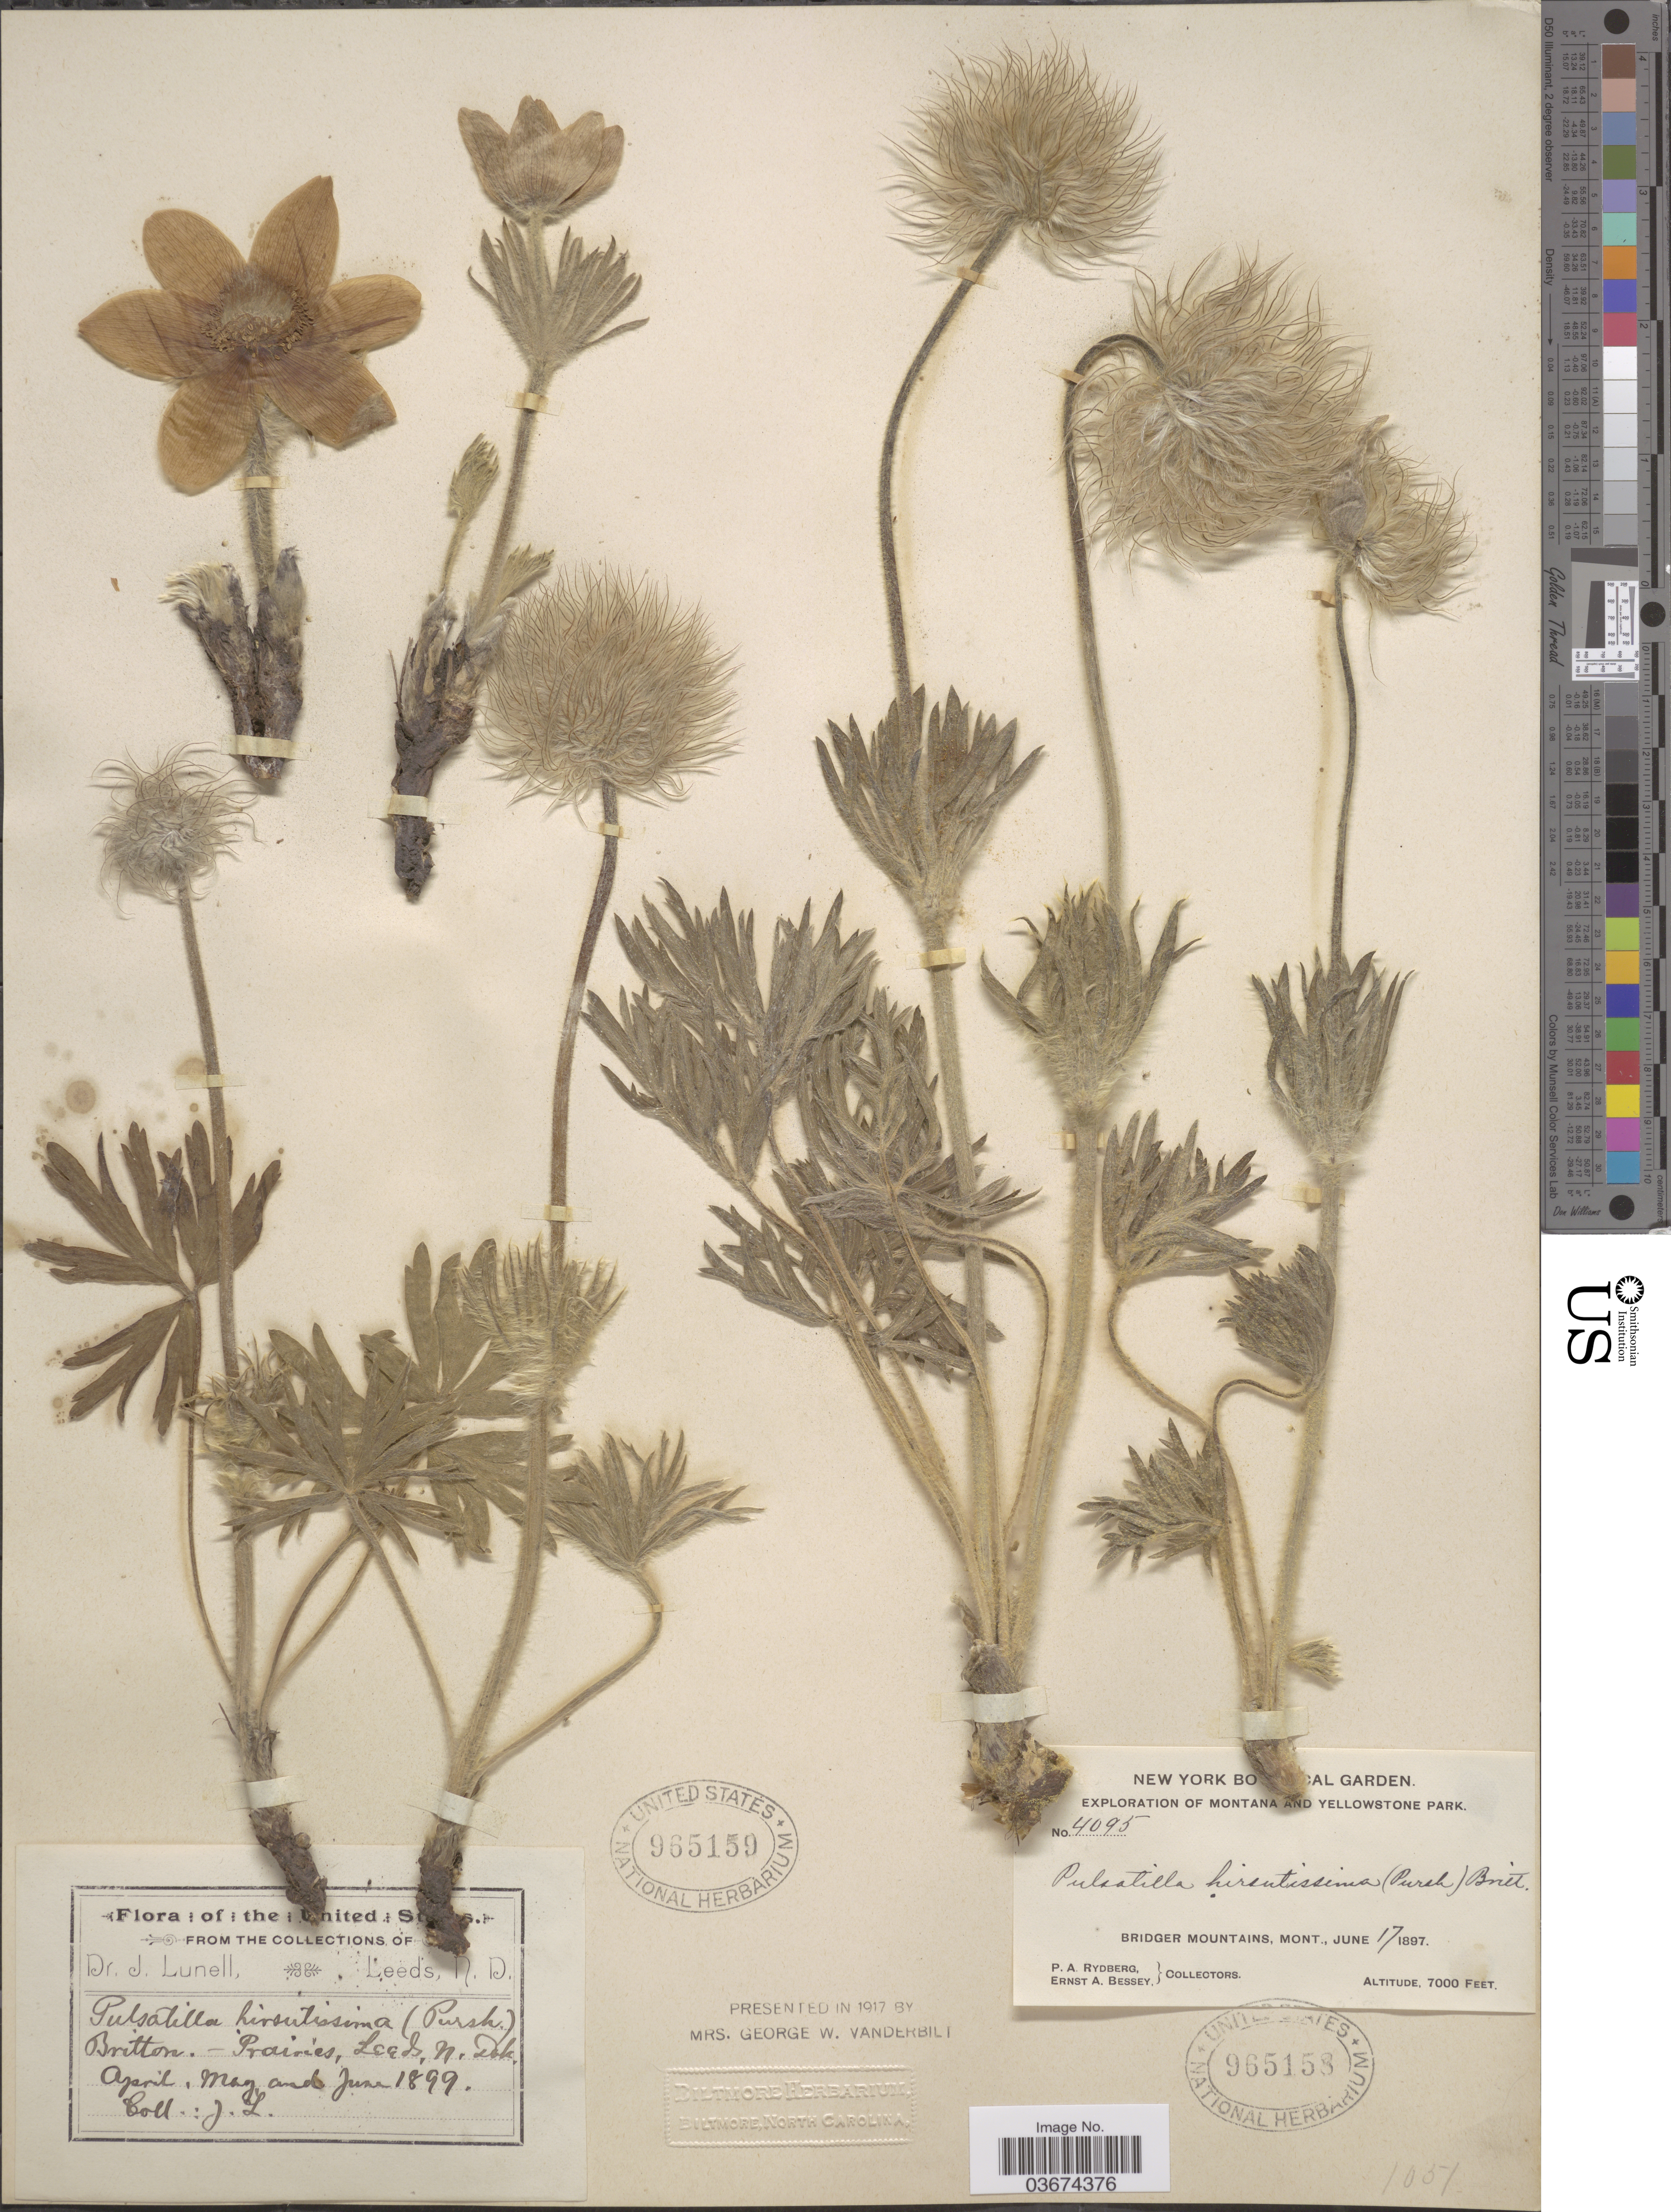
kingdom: Plantae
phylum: Tracheophyta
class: Magnoliopsida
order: Ranunculales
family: Ranunculaceae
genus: Pulsatilla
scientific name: Pulsatilla nuttalliana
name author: (DC.) Bercht. & J. Presl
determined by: Strong, Mark T., (BOT), Smithsonian Institution - National Museum of Natural History (UNITED STATES)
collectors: P. A. Rydberg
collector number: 4095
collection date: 1897-06-17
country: United States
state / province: Montana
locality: Bridger Mountains.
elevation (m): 2134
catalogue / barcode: US 965158